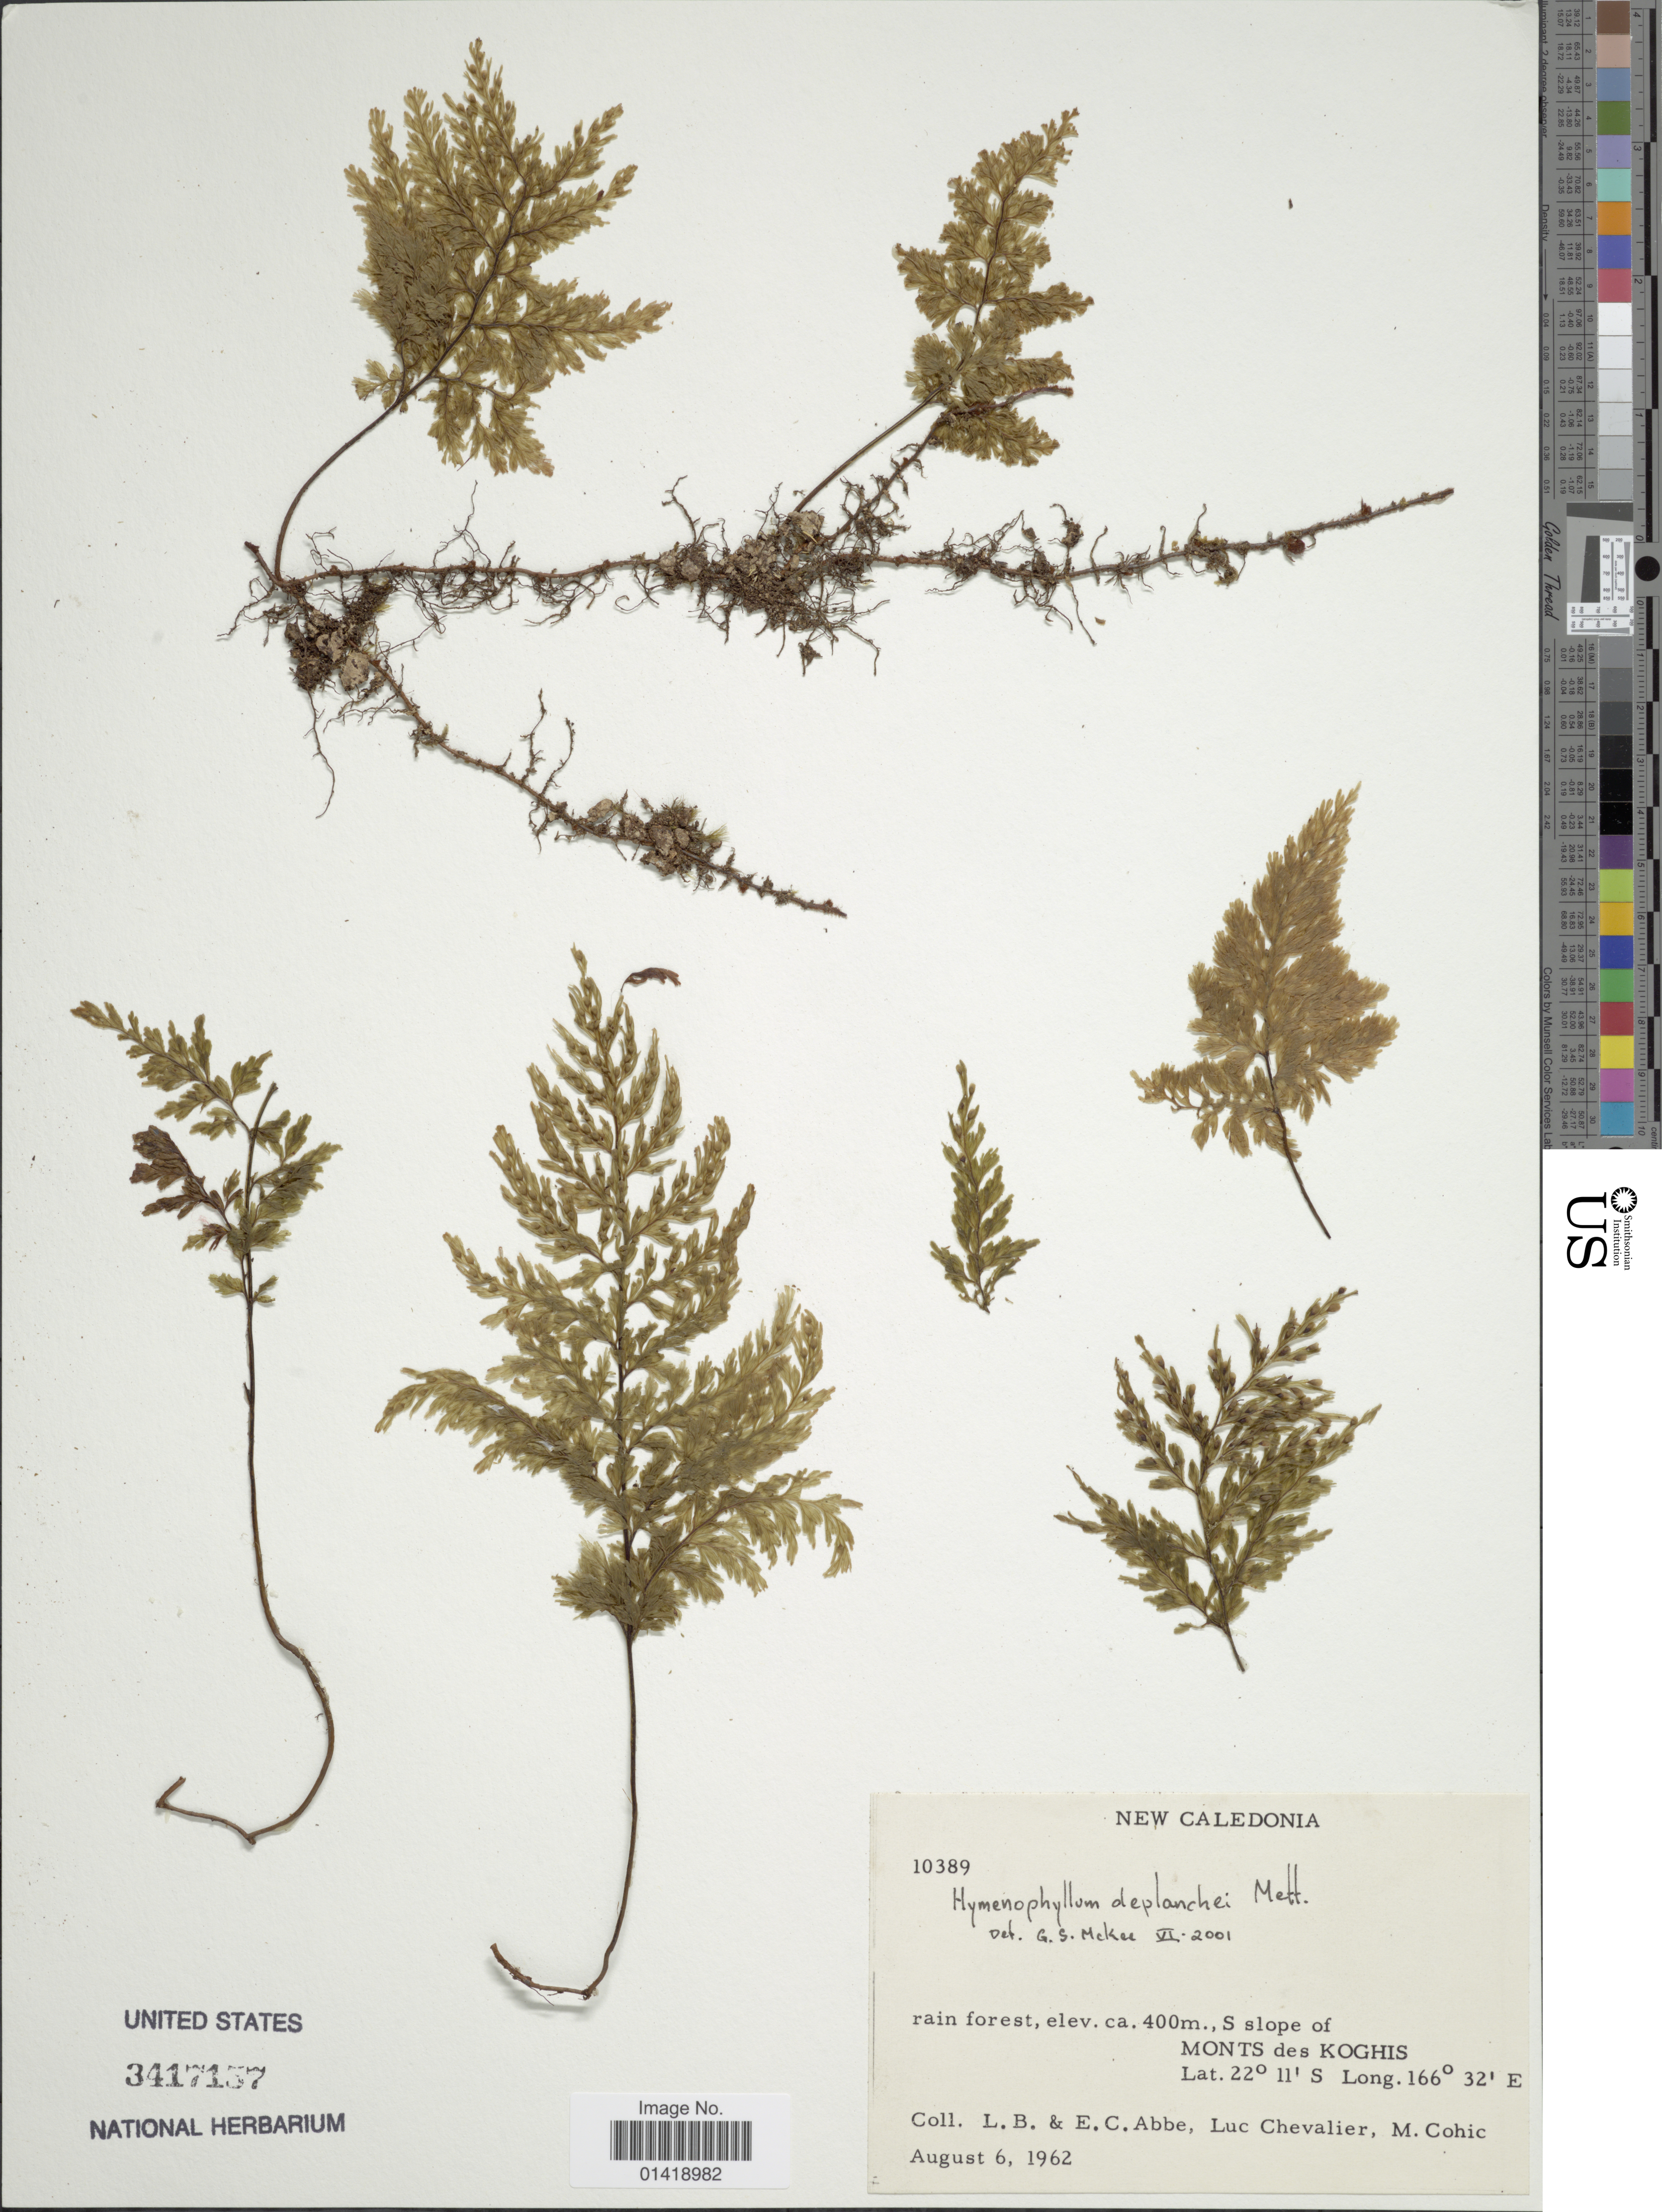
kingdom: Plantae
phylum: Tracheophyta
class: Polypodiopsida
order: Hymenophyllales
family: Hymenophyllaceae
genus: Hymenophyllum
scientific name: Hymenophyllum deplanchei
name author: Mett. ex Kuhn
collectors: L. B. Abbe, E. C. Abbe, L. Chevalier & M. Cohic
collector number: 10389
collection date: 1962-08-06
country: New Caledonia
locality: S slope of Monts des Koghis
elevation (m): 400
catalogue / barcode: US 3417137